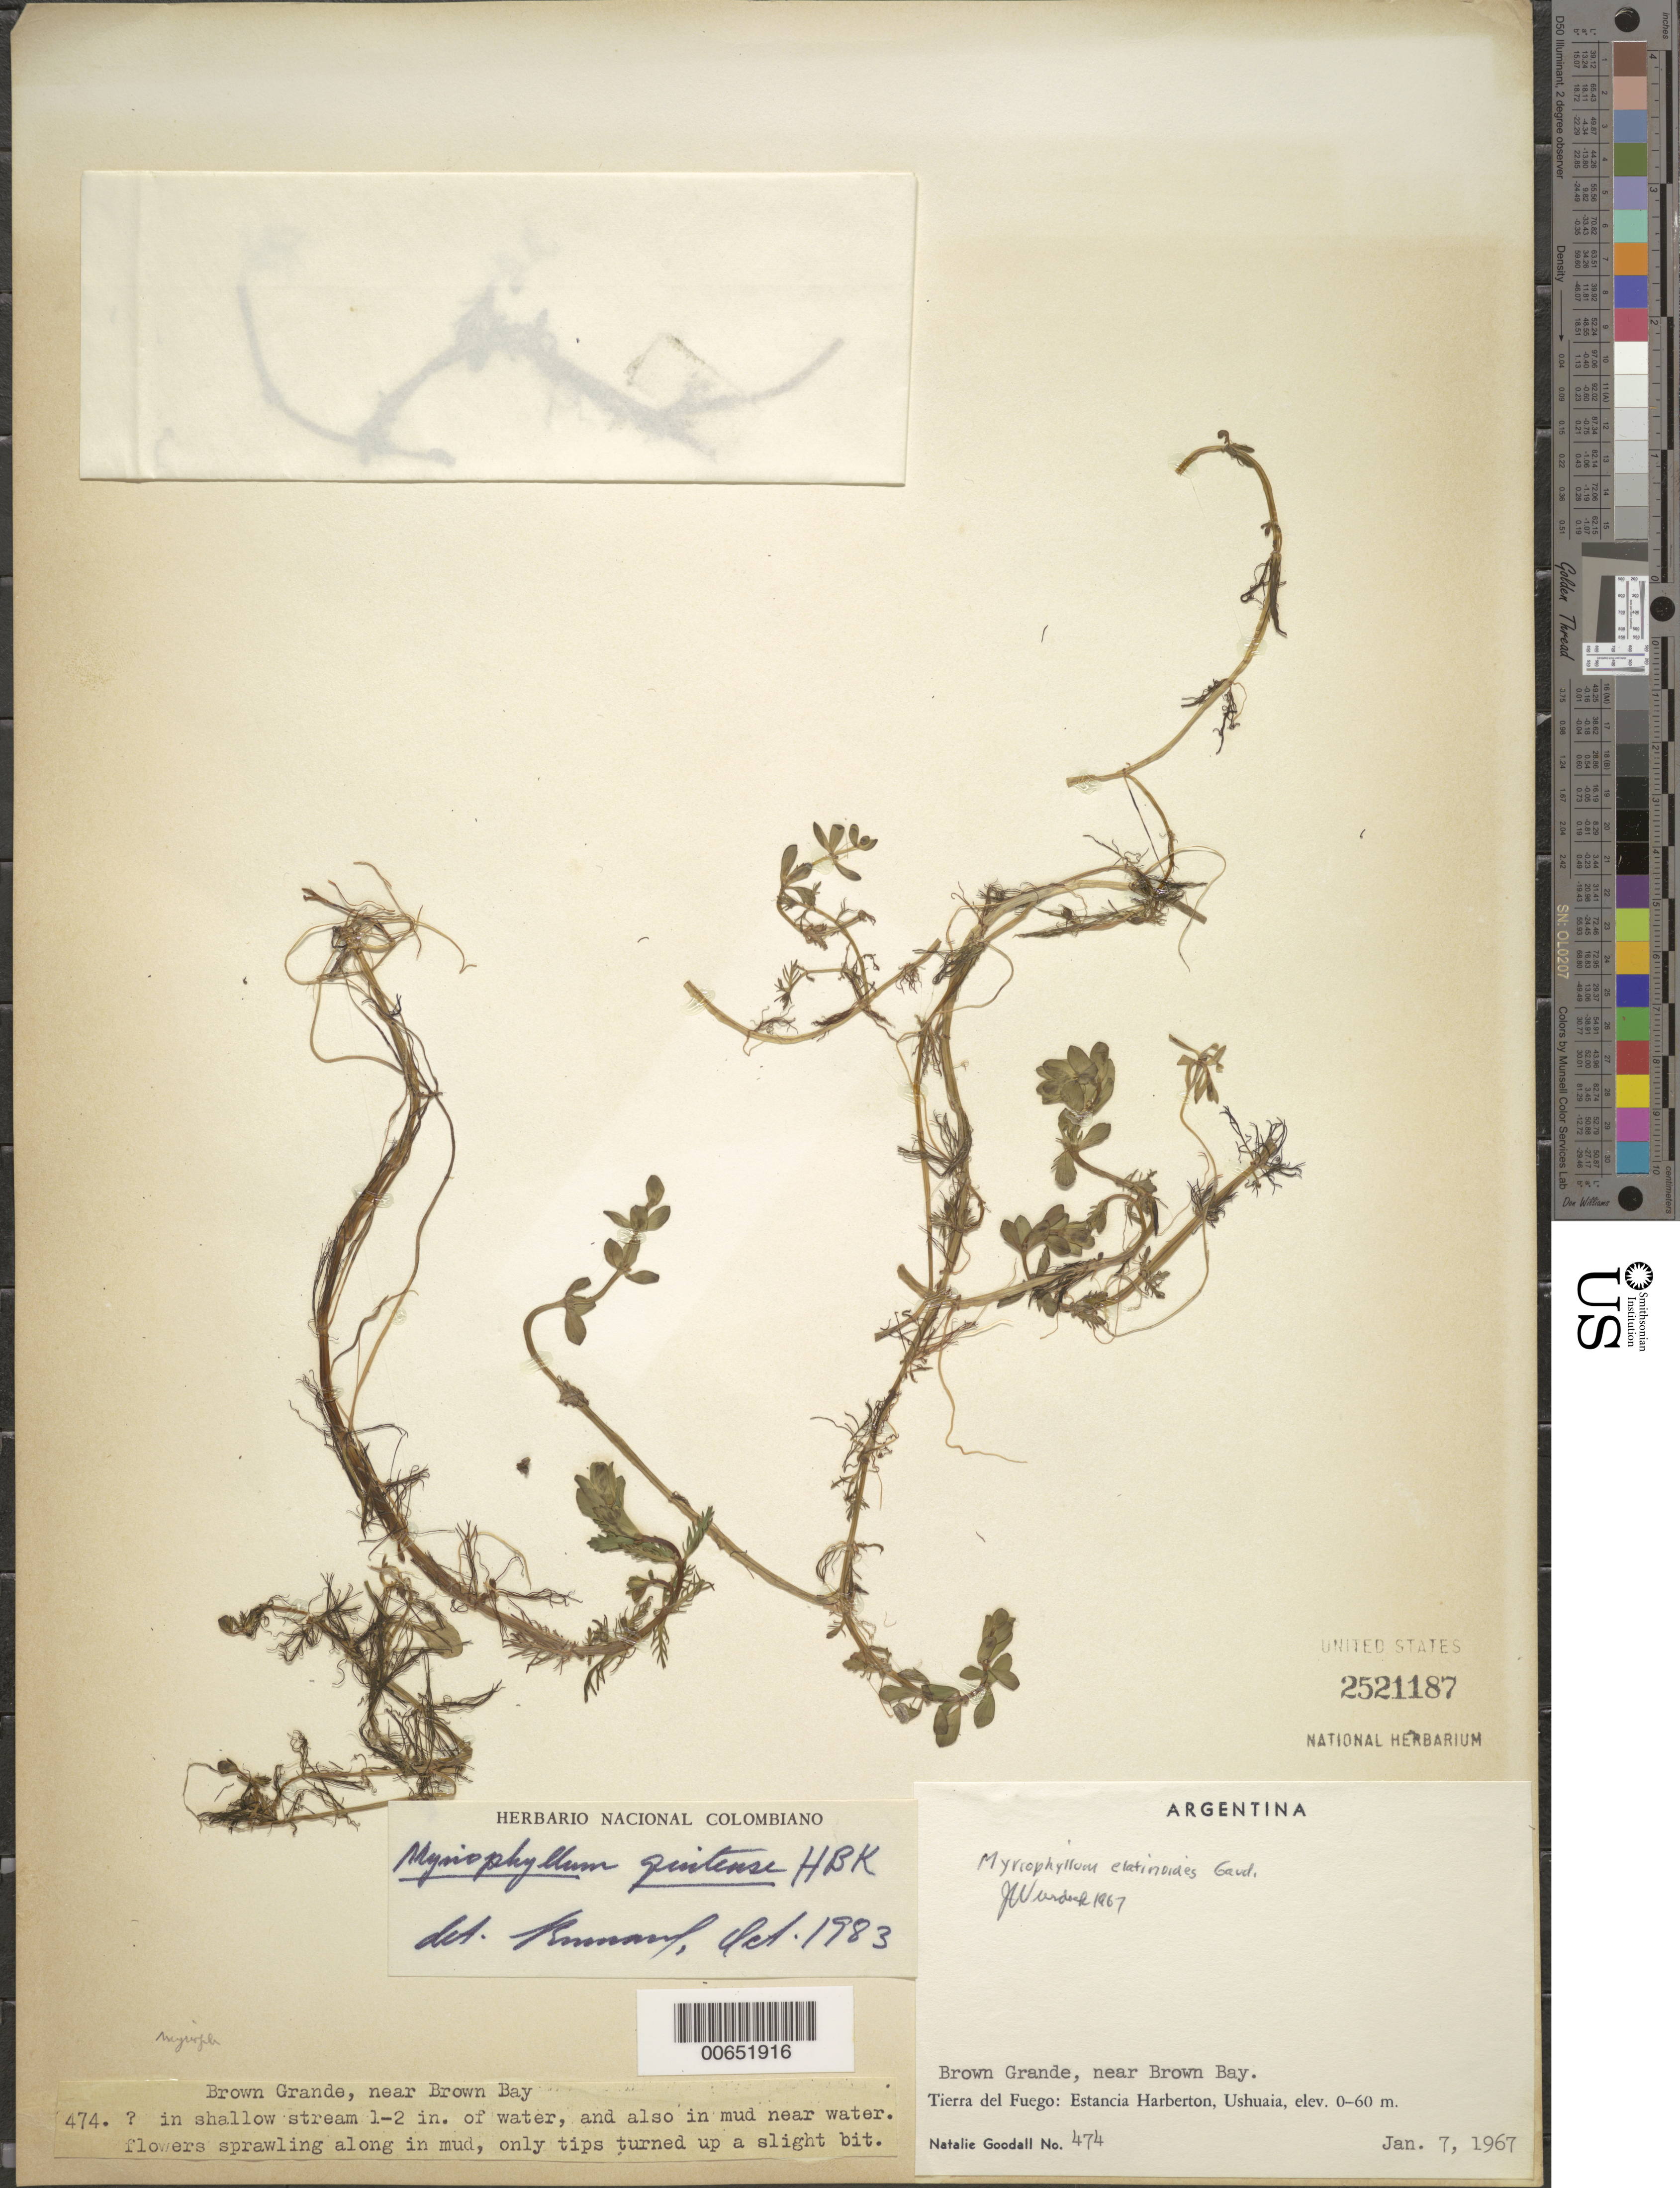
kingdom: Plantae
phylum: Tracheophyta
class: Magnoliopsida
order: Saxifragales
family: Haloragaceae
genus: Myriophyllum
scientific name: Myriophyllum quitense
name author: Kunth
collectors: N. Goodall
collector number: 474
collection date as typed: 07 Jan 1967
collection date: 1967-01-07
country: Argentina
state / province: Tierra del Fuego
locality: Estancia Harberton, Ushuaia, Brown Grande, near Brown Bay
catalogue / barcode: US 2521187